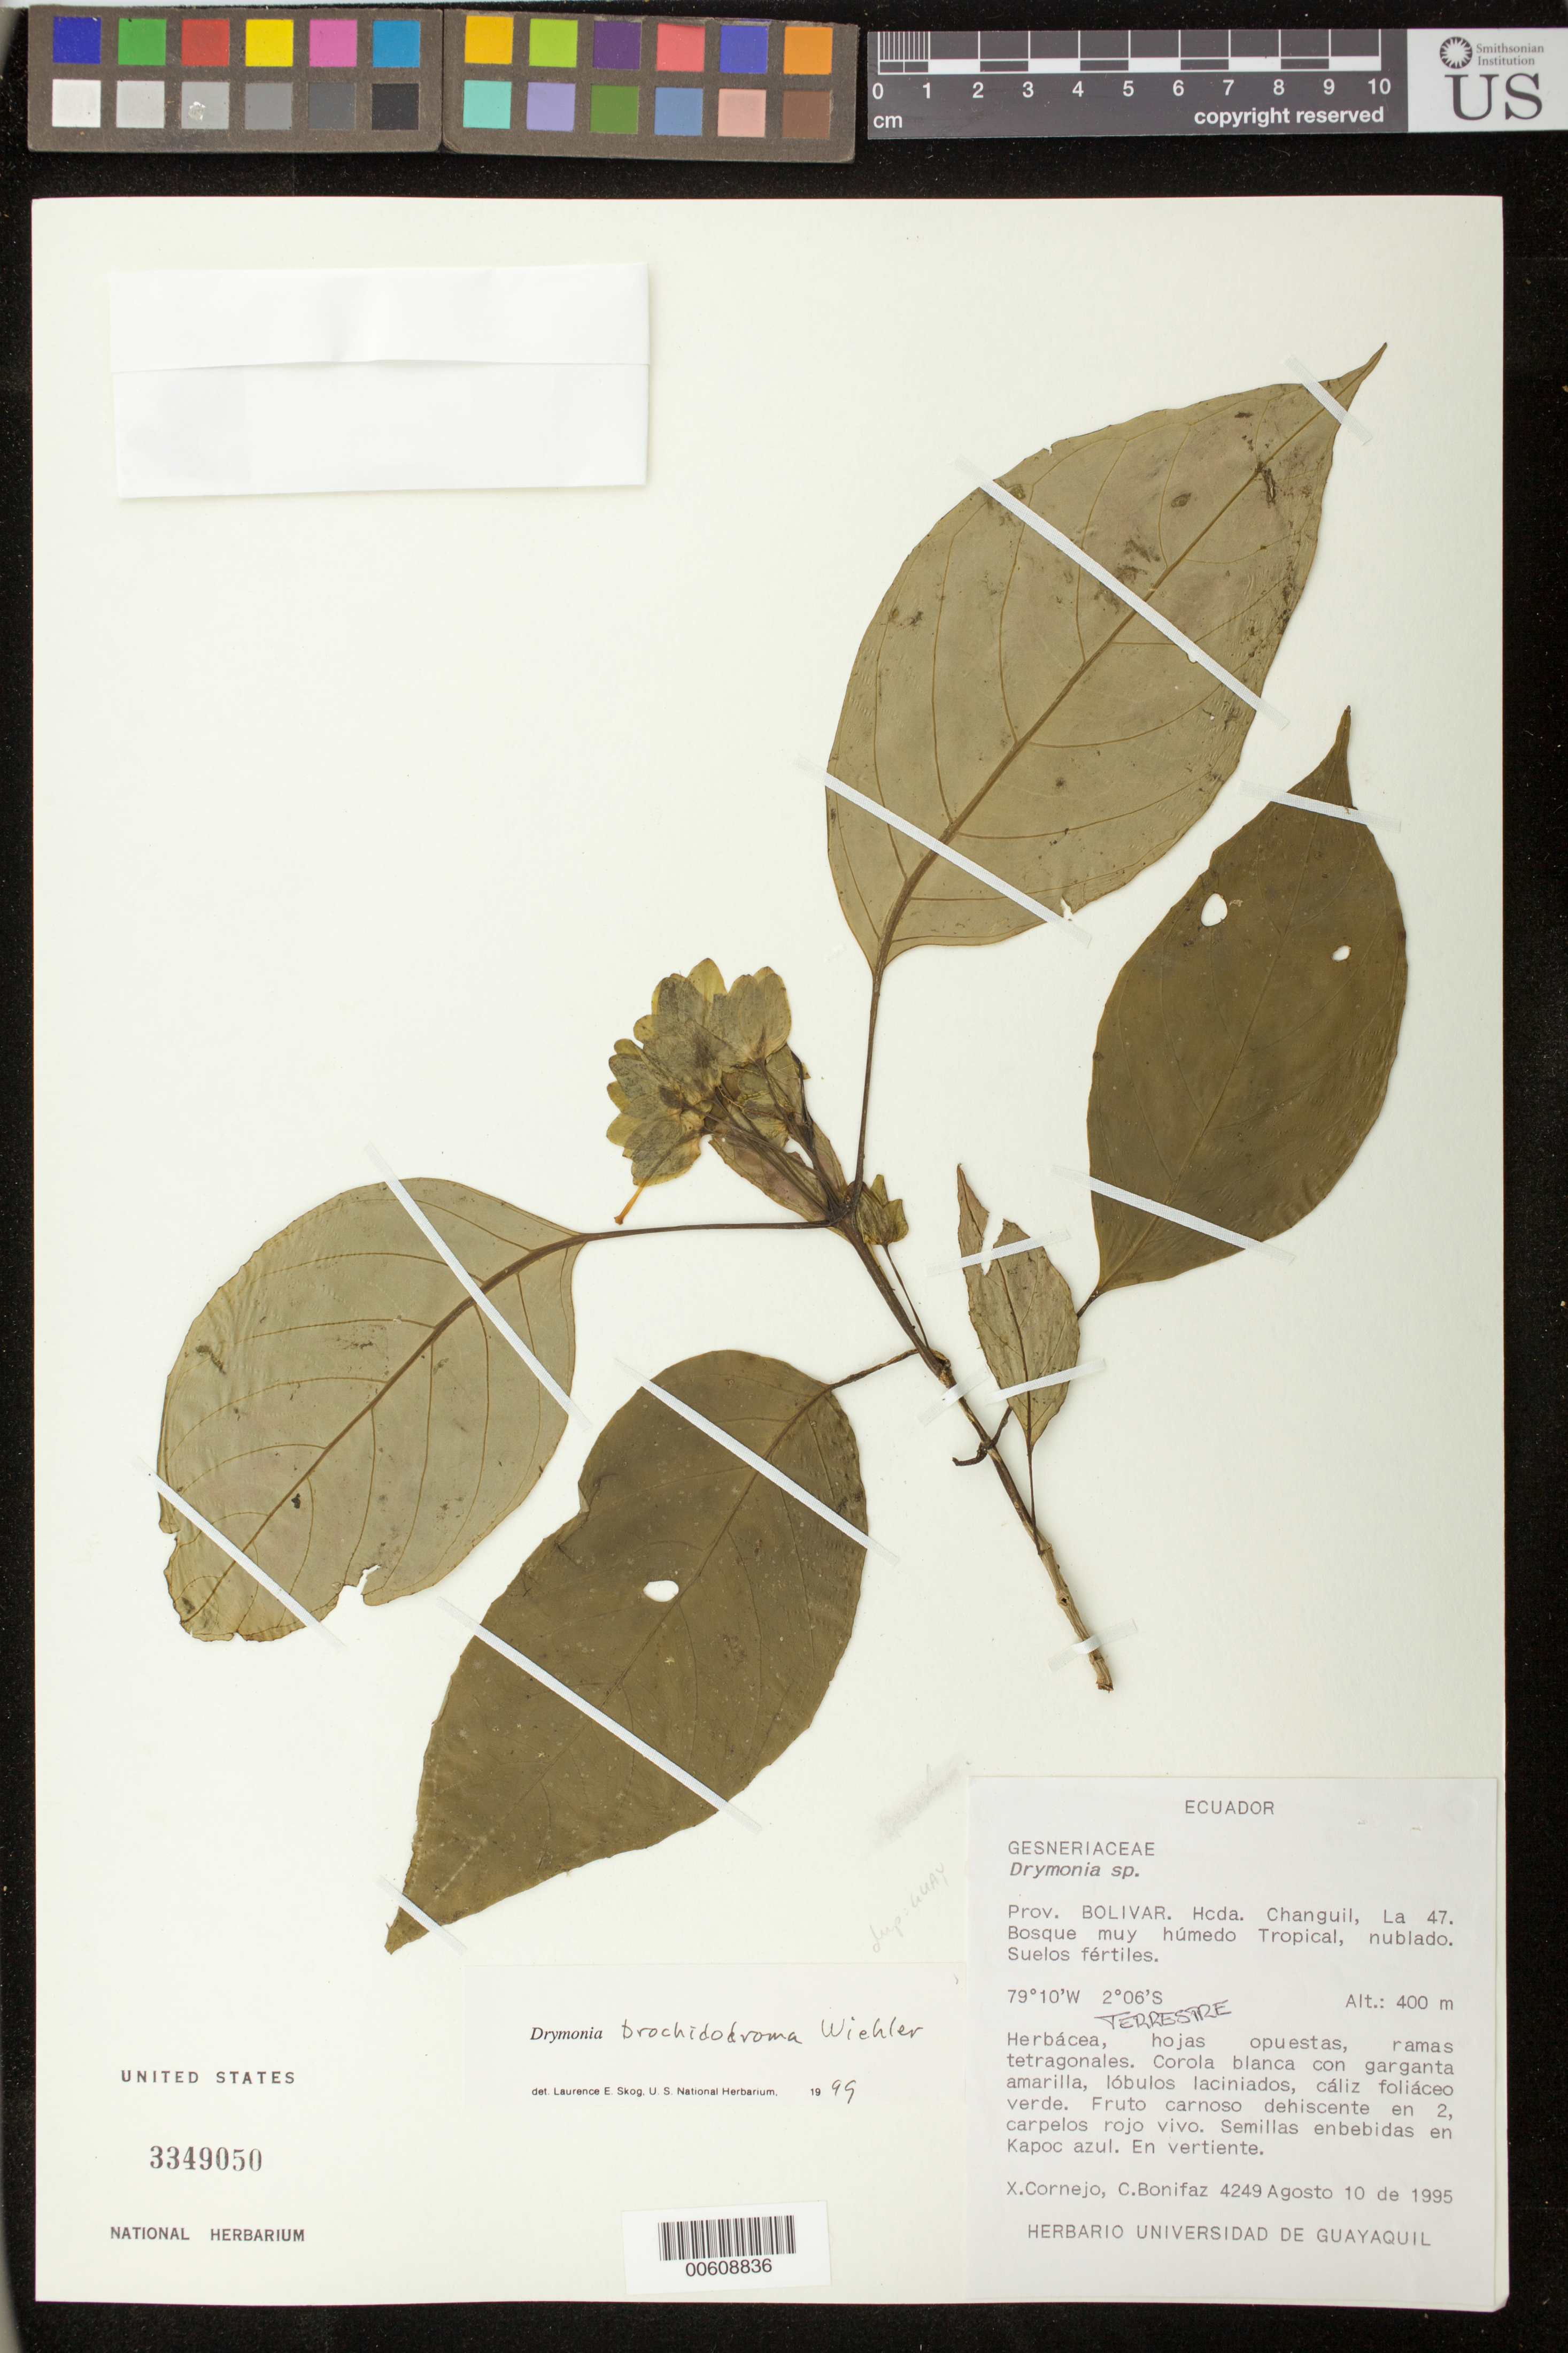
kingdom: Plantae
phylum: Tracheophyta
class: Magnoliopsida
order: Lamiales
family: Gesneriaceae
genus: Drymonia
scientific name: Drymonia brochidodroma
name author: Wiehler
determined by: Skog, Laurence E.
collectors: X. F. Cornejo & C. Bonifaz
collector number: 4249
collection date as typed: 10 Aug 1995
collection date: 1995-08-10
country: Ecuador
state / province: Bolivar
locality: Hcda. Changuil, La 47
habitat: Bosque muy húmedo tropical, nublado; suelos fértiles; en vertiente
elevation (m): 420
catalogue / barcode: US 3349050